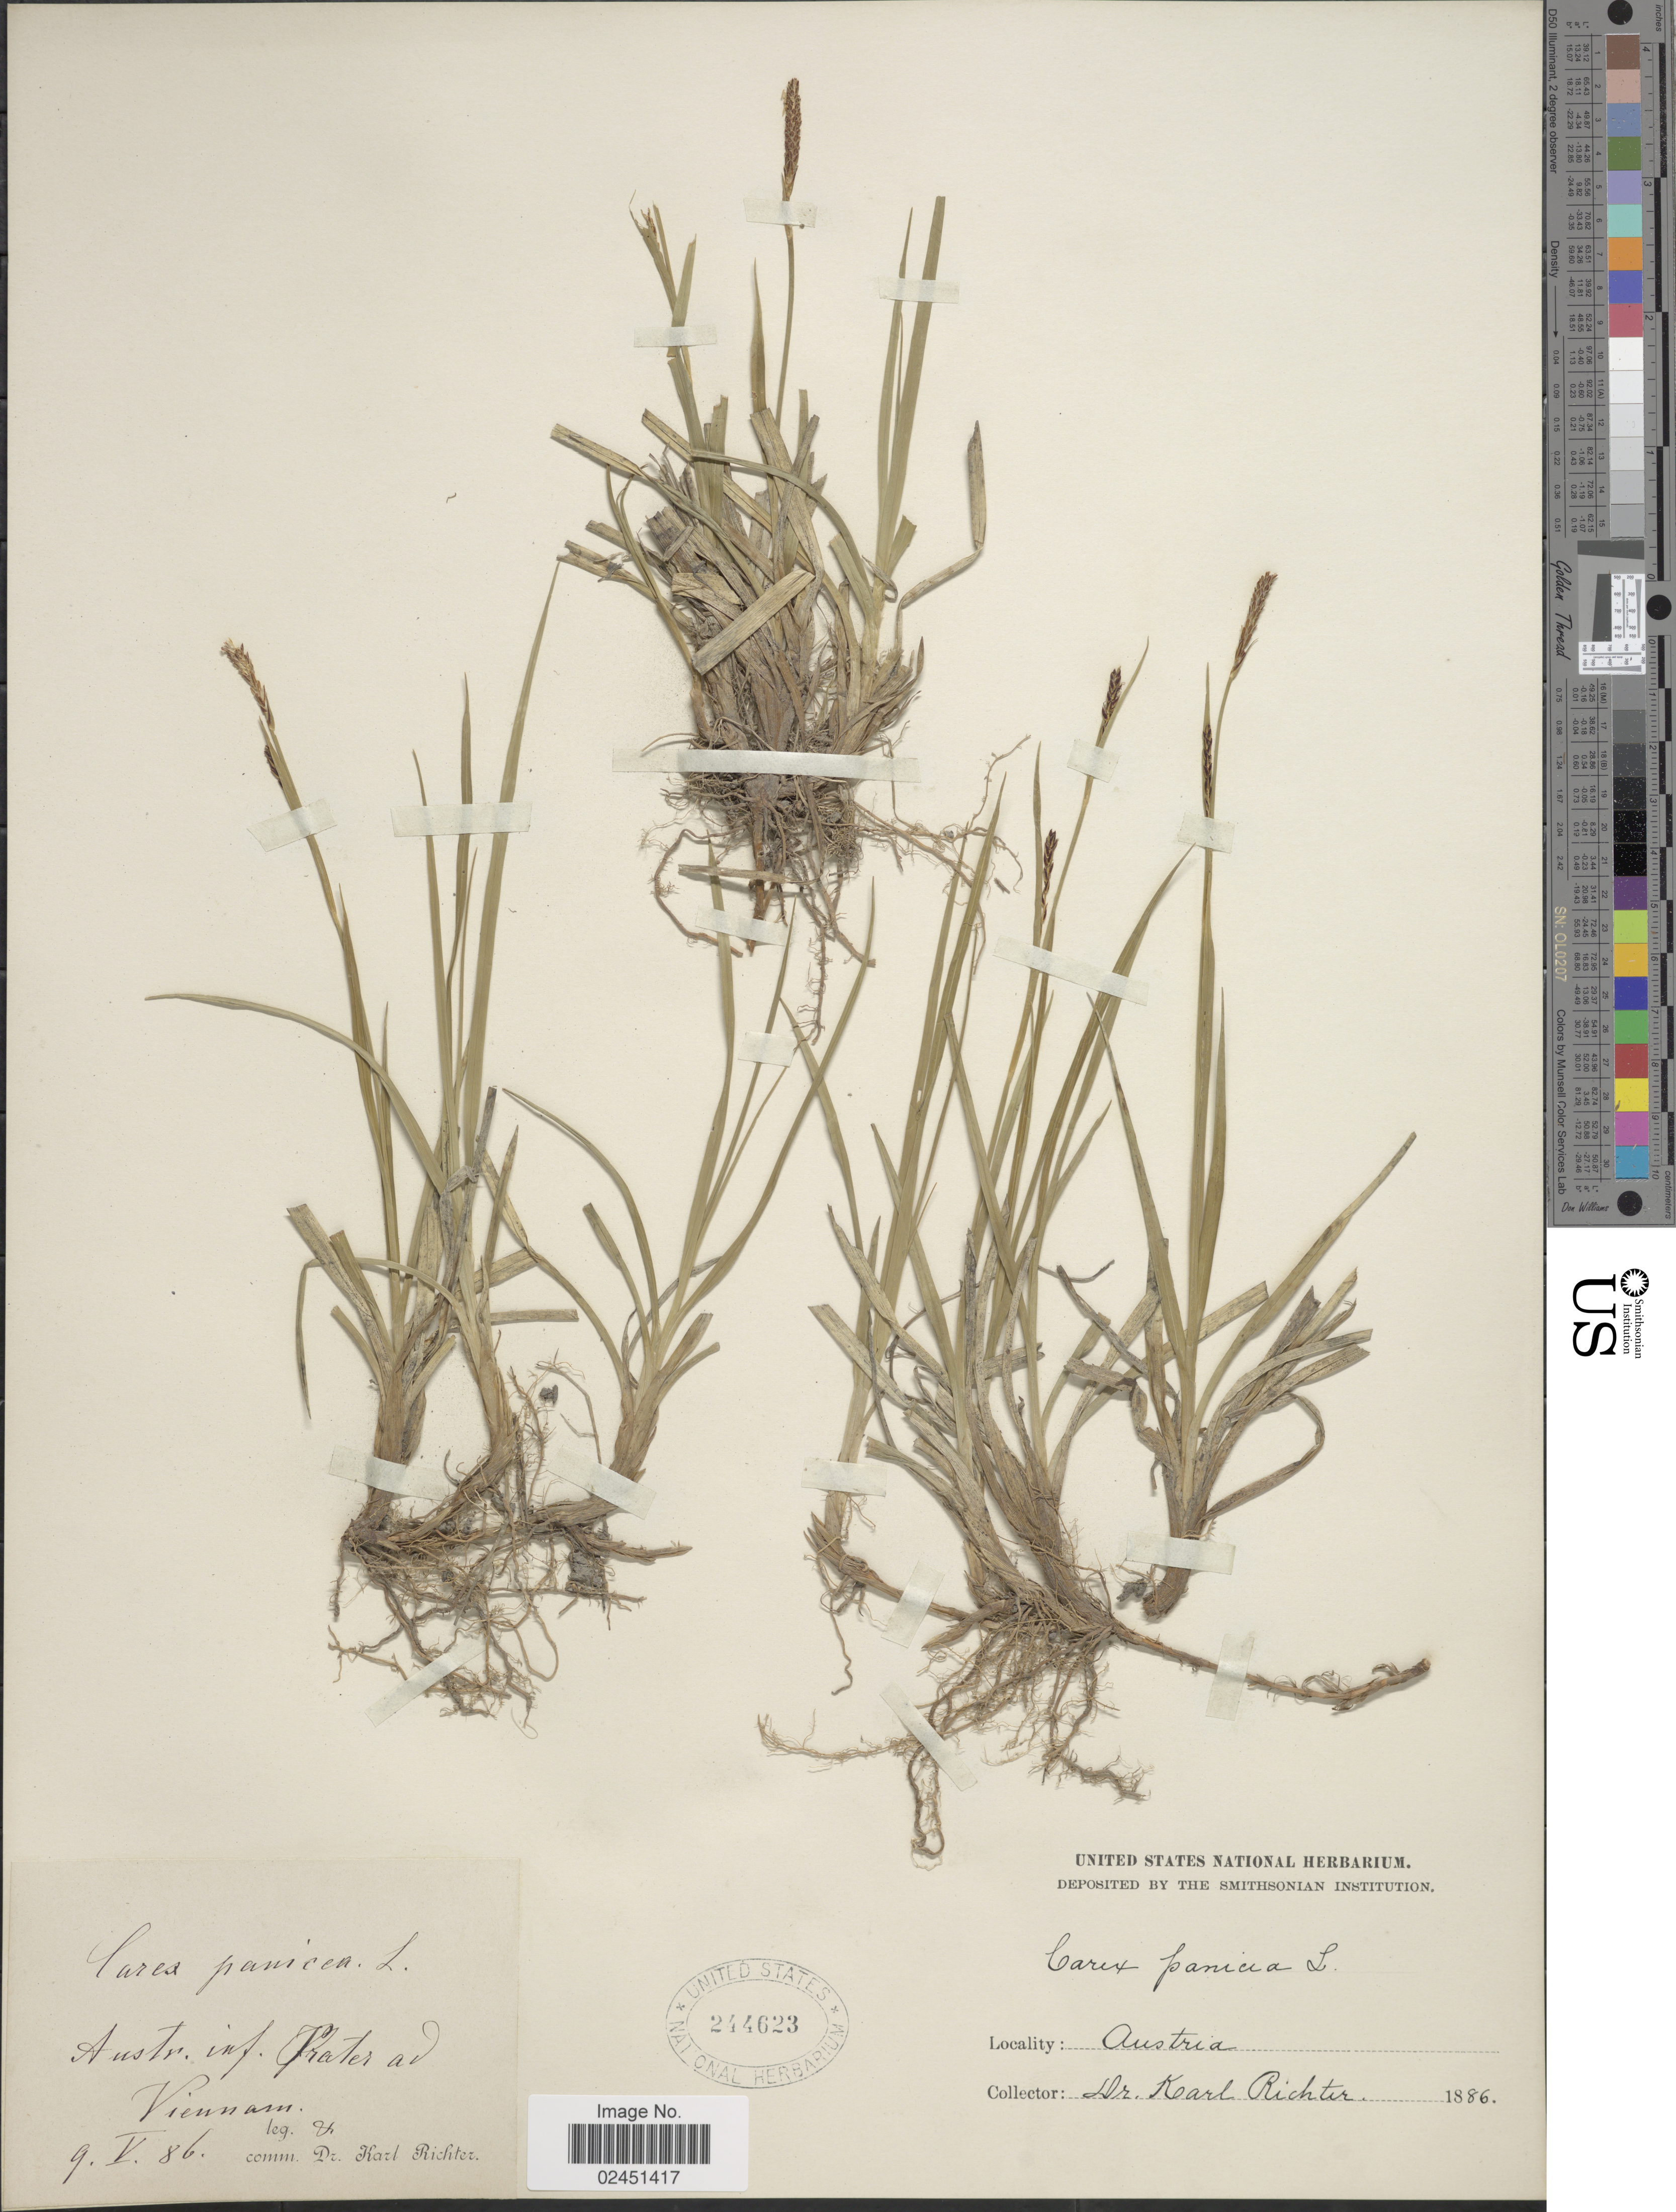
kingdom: Plantae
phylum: Tracheophyta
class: Liliopsida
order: Poales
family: Cyperaceae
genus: Carex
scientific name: Carex panicea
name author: L.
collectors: K. Richter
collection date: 1886-05-09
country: Austria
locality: Inf Prater [interpreted] ad Viennam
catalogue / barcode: US 244623